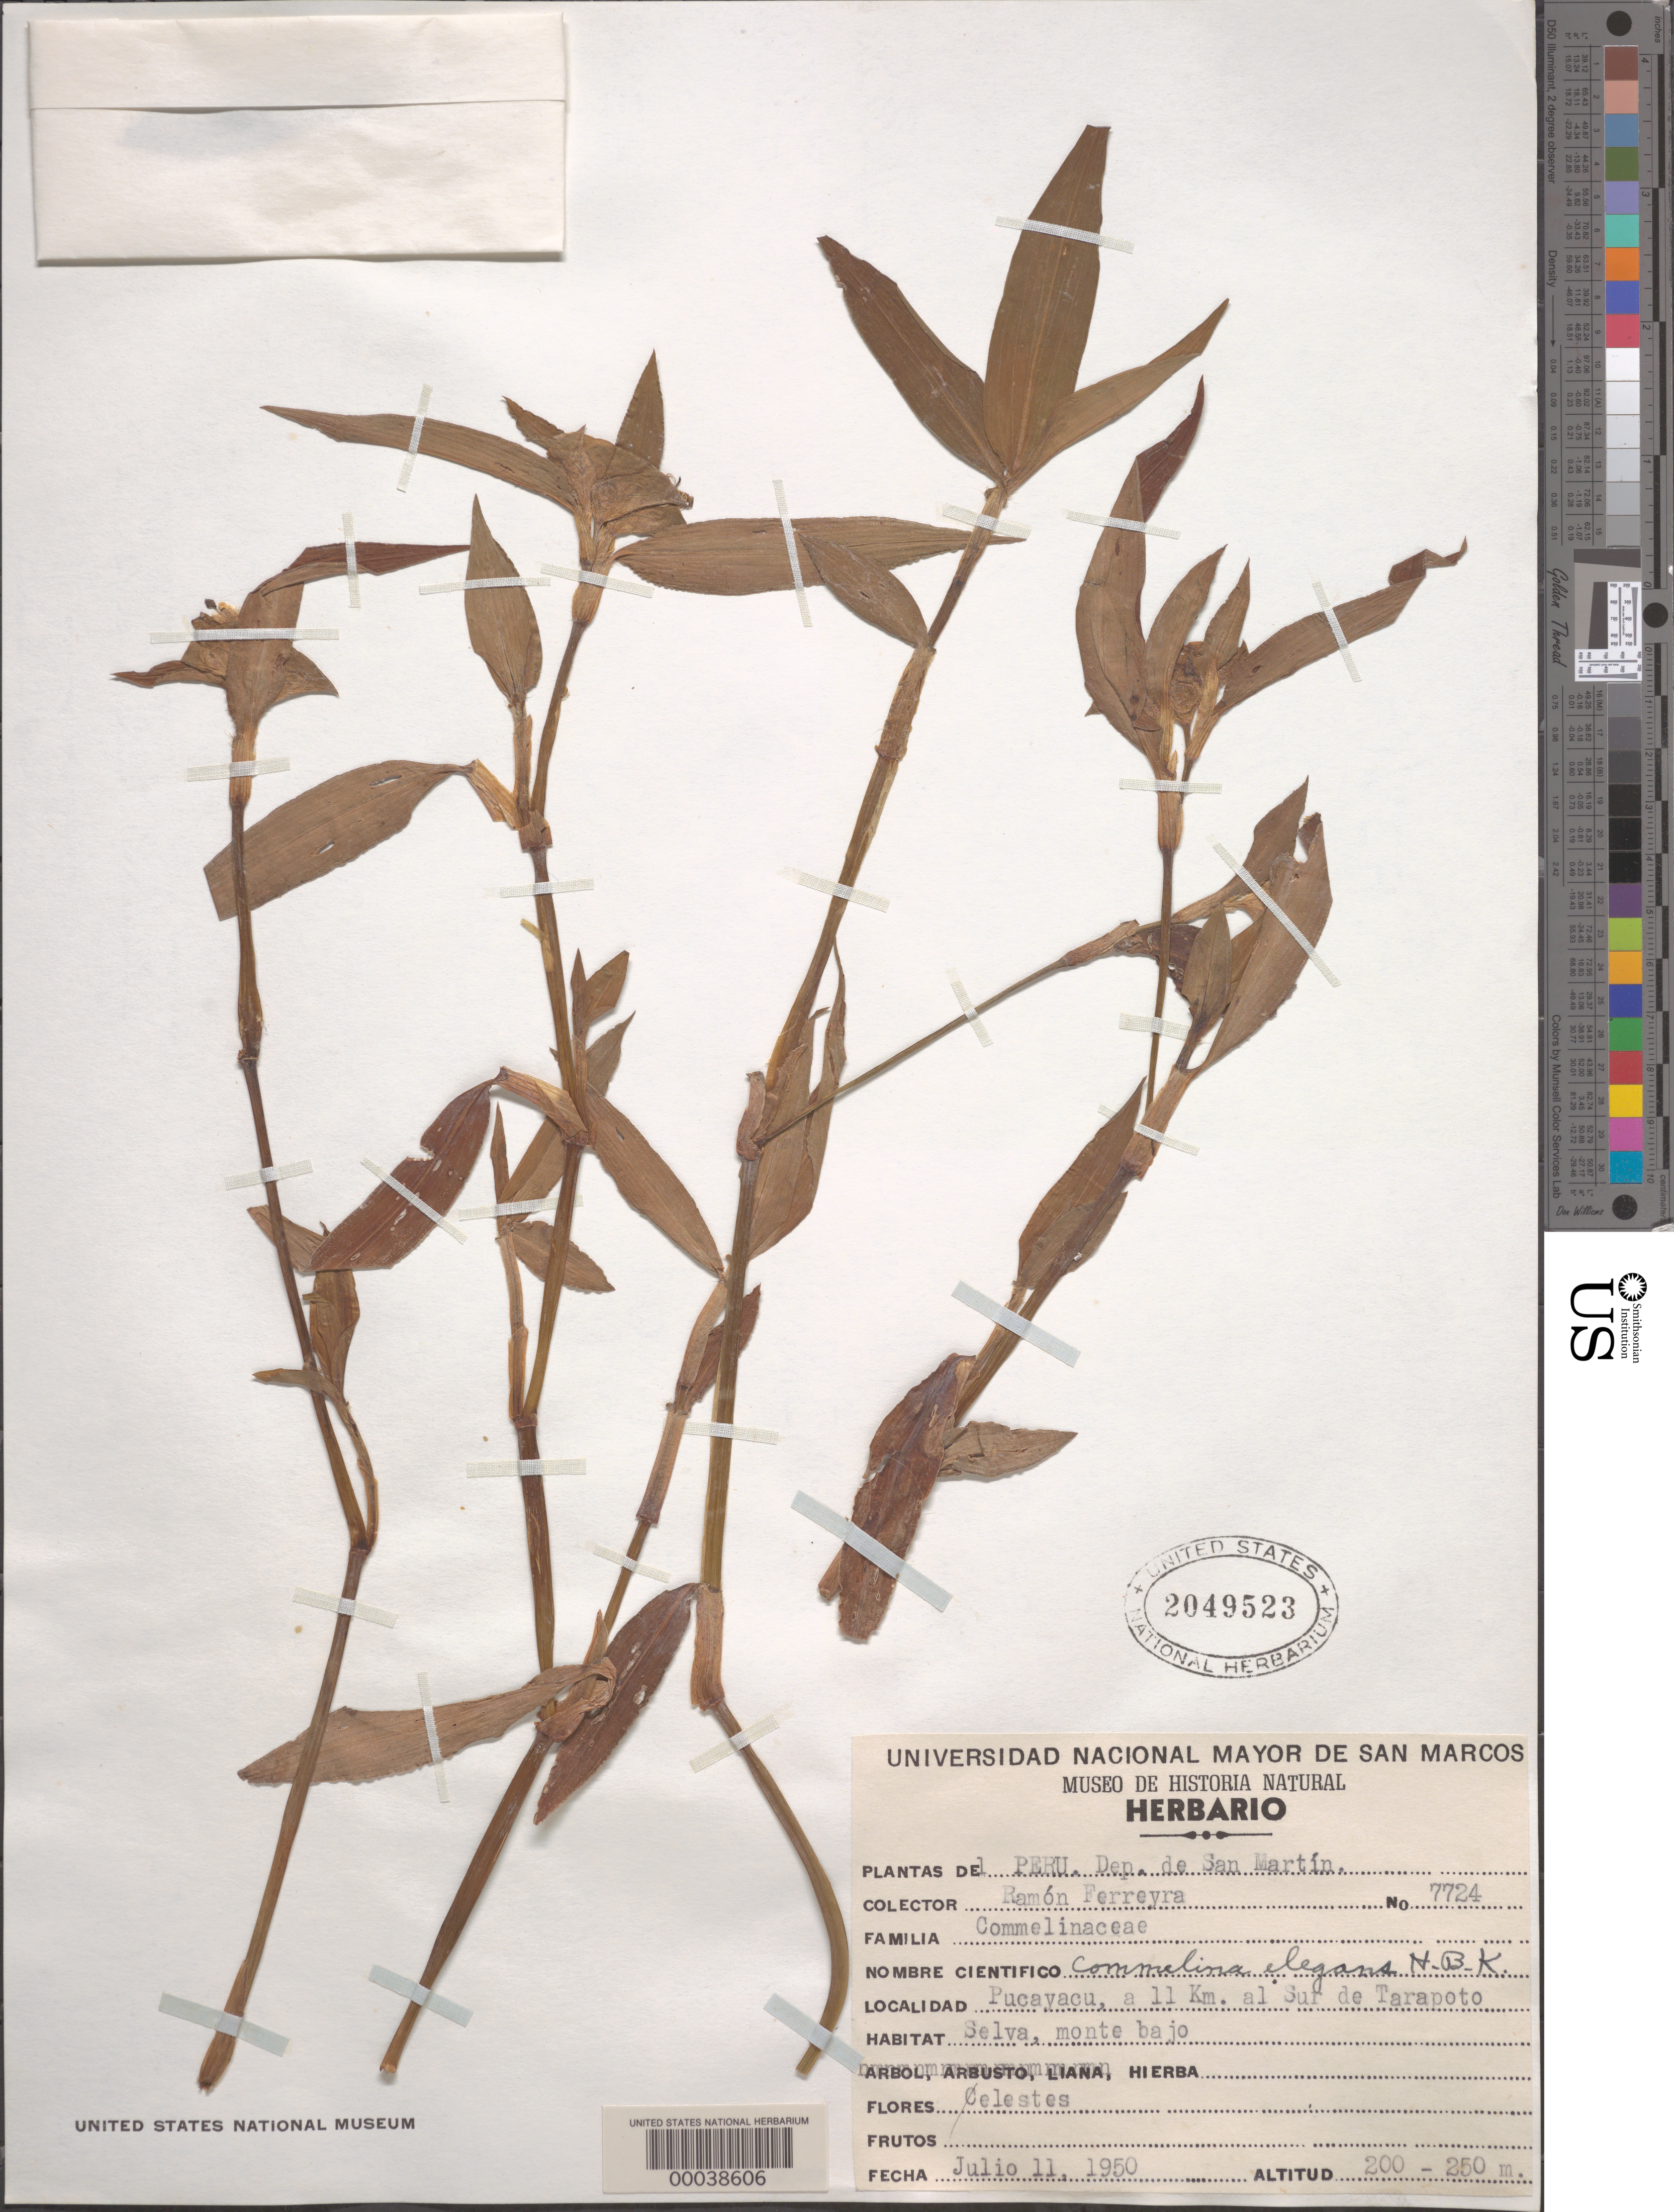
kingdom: Plantae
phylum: Tracheophyta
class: Liliopsida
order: Commelinales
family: Commelinaceae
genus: Commelina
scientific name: Commelina erecta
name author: L.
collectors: R. A. Ferreyra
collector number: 7724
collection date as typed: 11 Jul 1950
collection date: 1950-07-11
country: Peru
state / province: San Martín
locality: Pucayacu, S of tarapoto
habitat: Low land woods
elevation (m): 200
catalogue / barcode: US 2049523